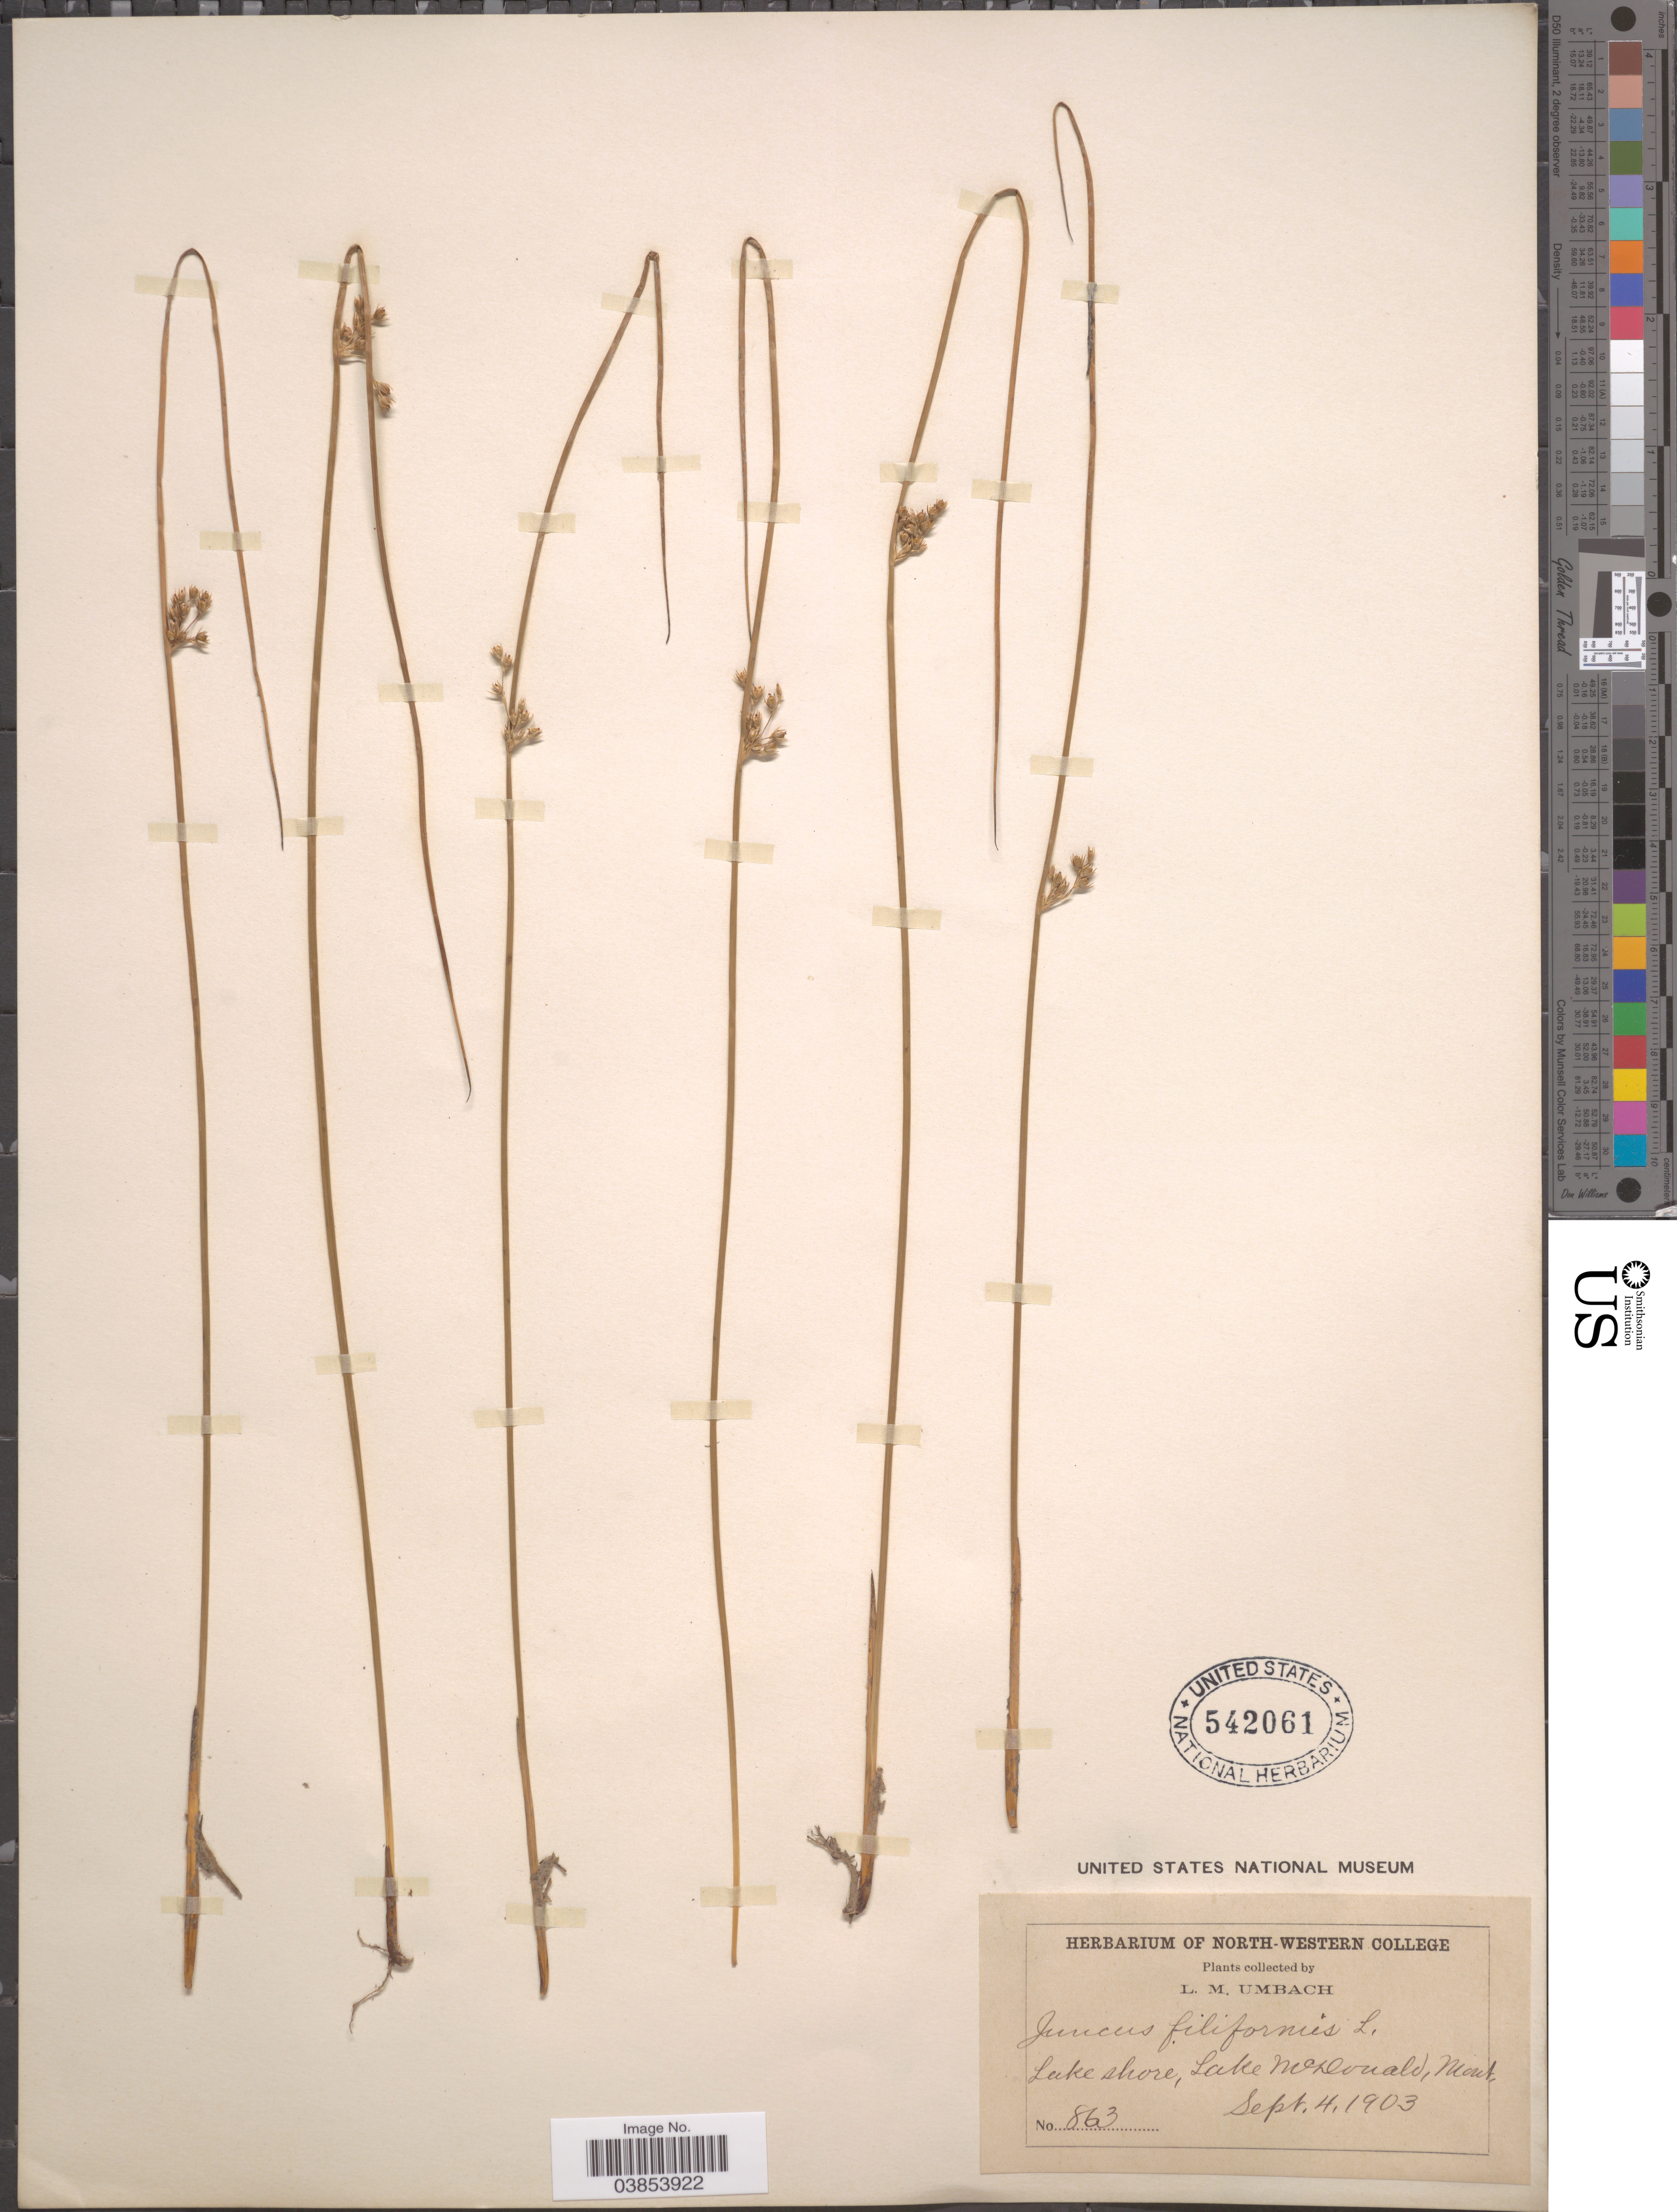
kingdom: Plantae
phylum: Tracheophyta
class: Liliopsida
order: Poales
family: Juncaceae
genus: Juncus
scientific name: Juncus filiformis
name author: L.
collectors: L. M. Umbach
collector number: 863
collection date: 1903-09-04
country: United States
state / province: Montana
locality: Lake shore, Lake McDonald.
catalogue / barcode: US 542061